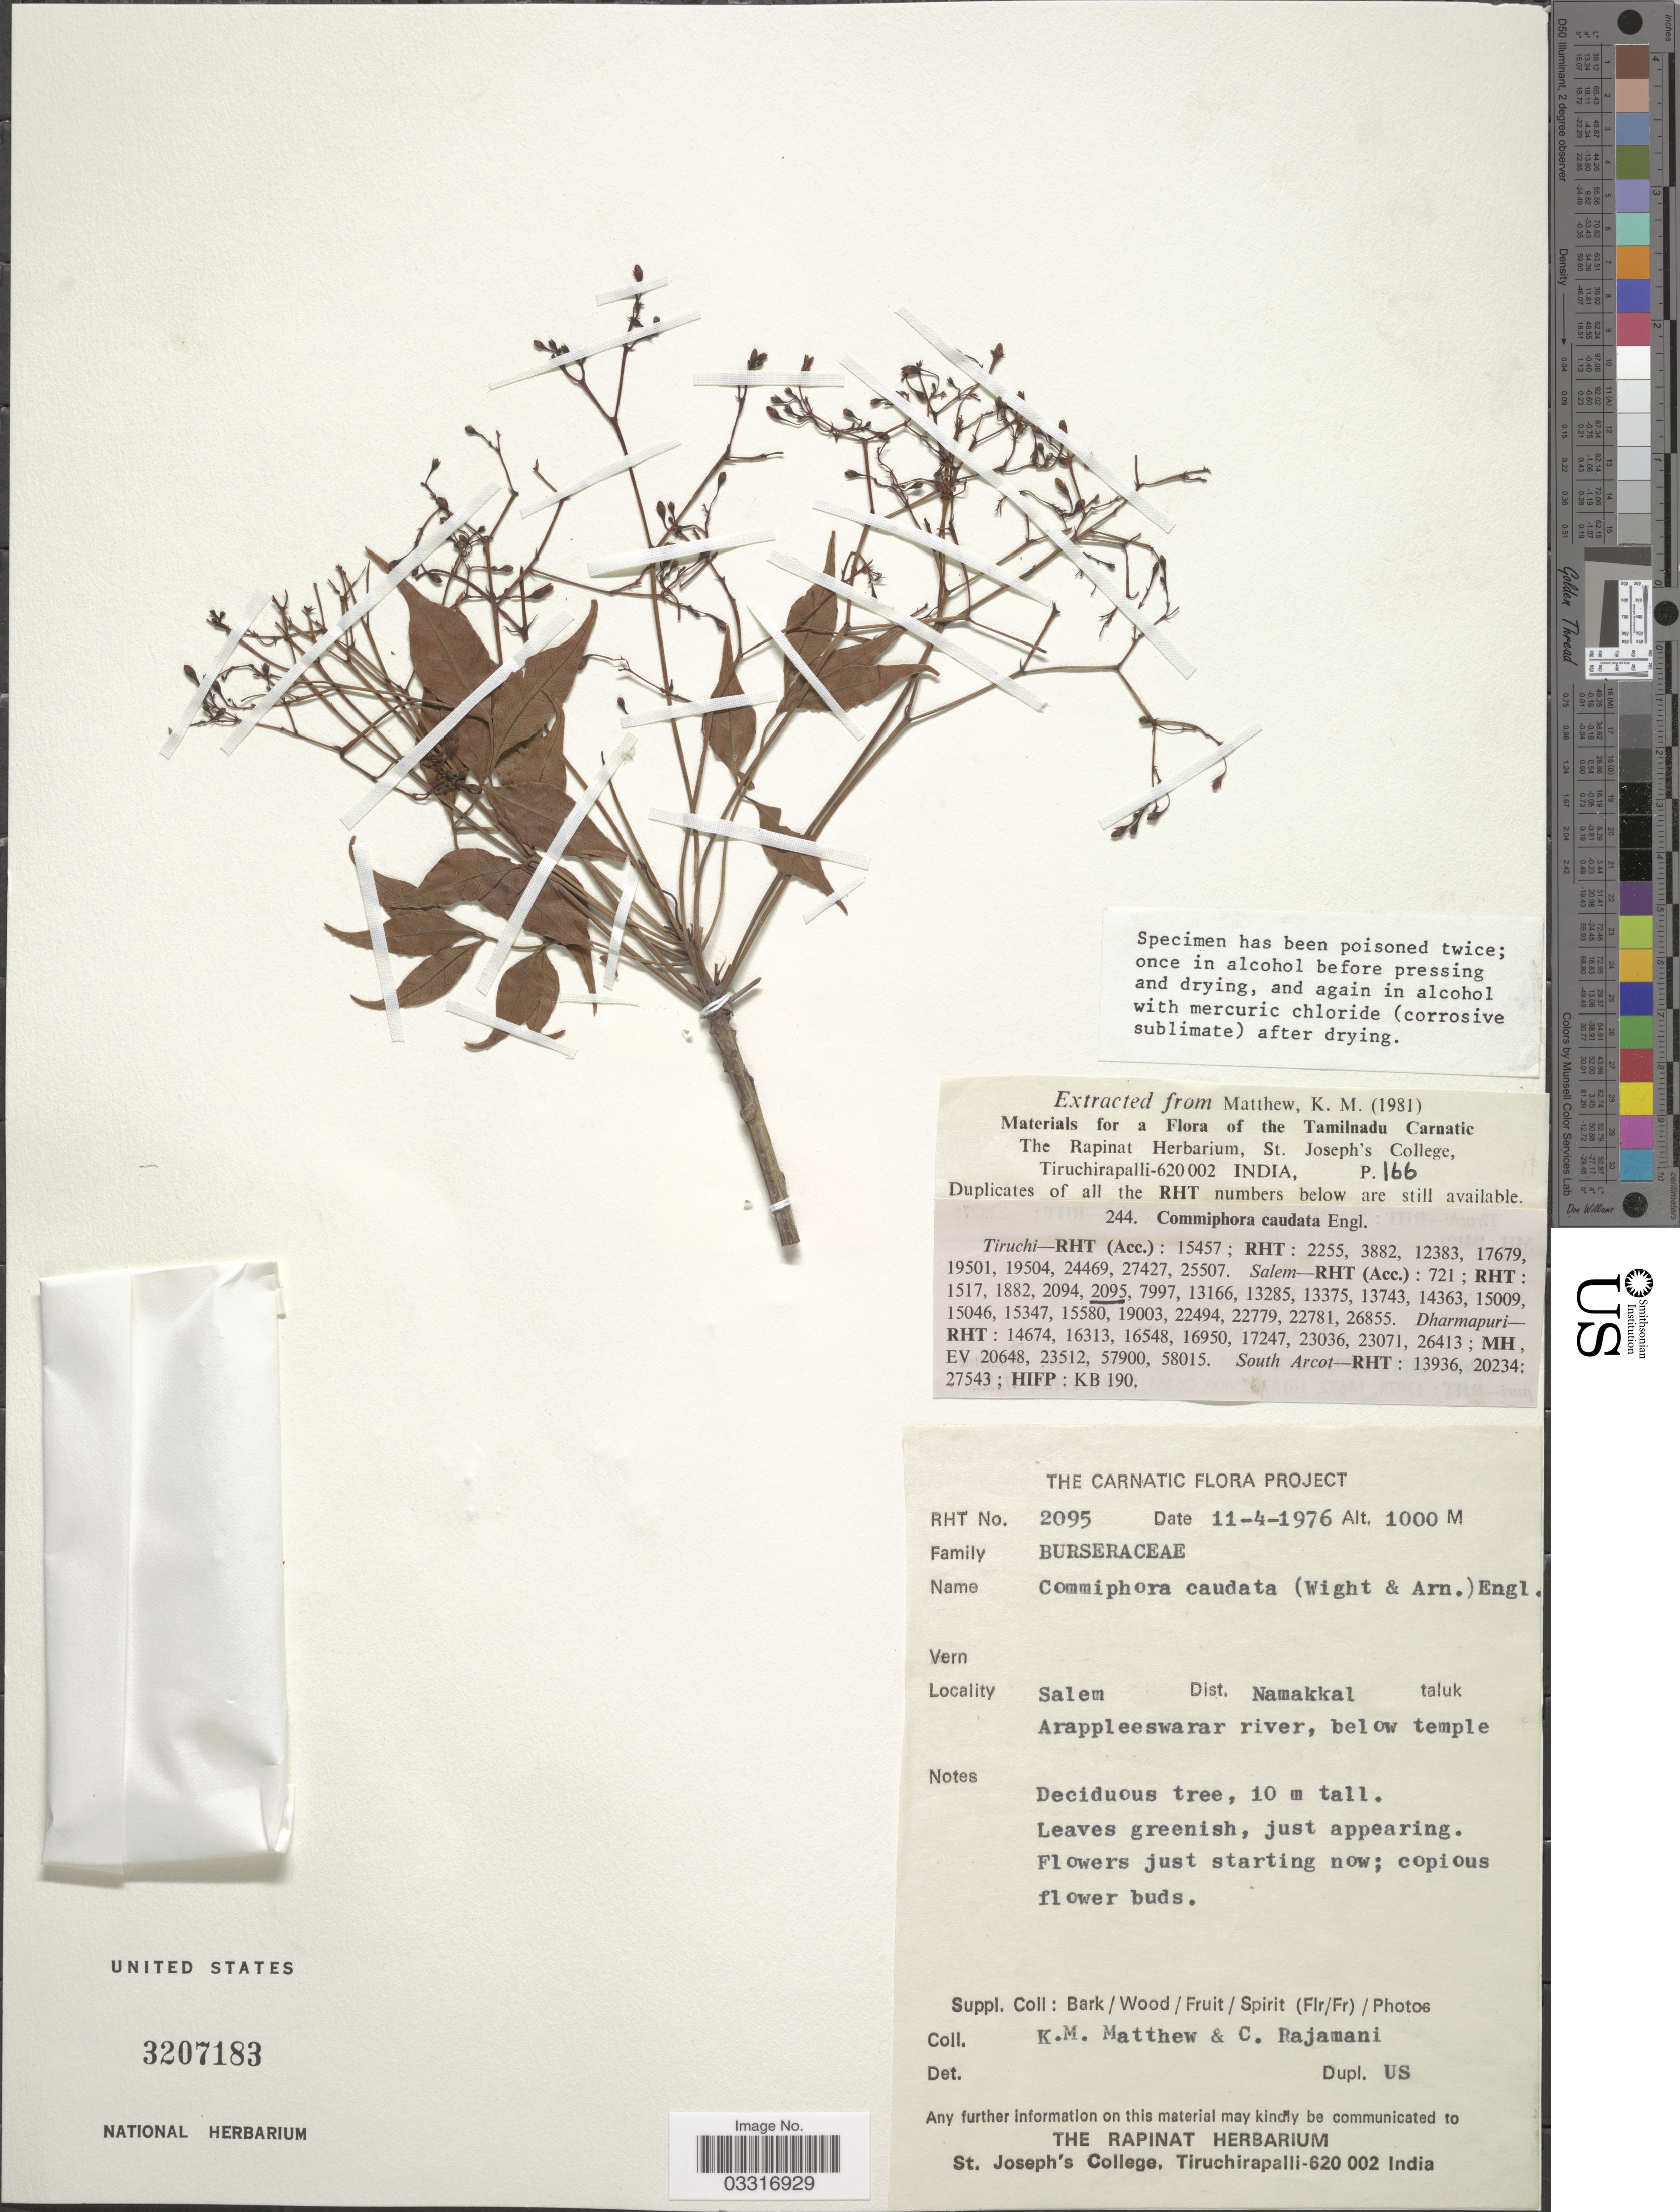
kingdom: Plantae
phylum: Tracheophyta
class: Magnoliopsida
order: Sapindales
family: Burseraceae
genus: Commiphora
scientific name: Commiphora caudata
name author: Engl.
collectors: K. M. Matthew & C. Rajamani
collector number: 2095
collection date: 1976-04-11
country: India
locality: Salem Dist. Namakkal taluk, Arappleeswarar river, below temple.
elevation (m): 1000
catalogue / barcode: US 3207183